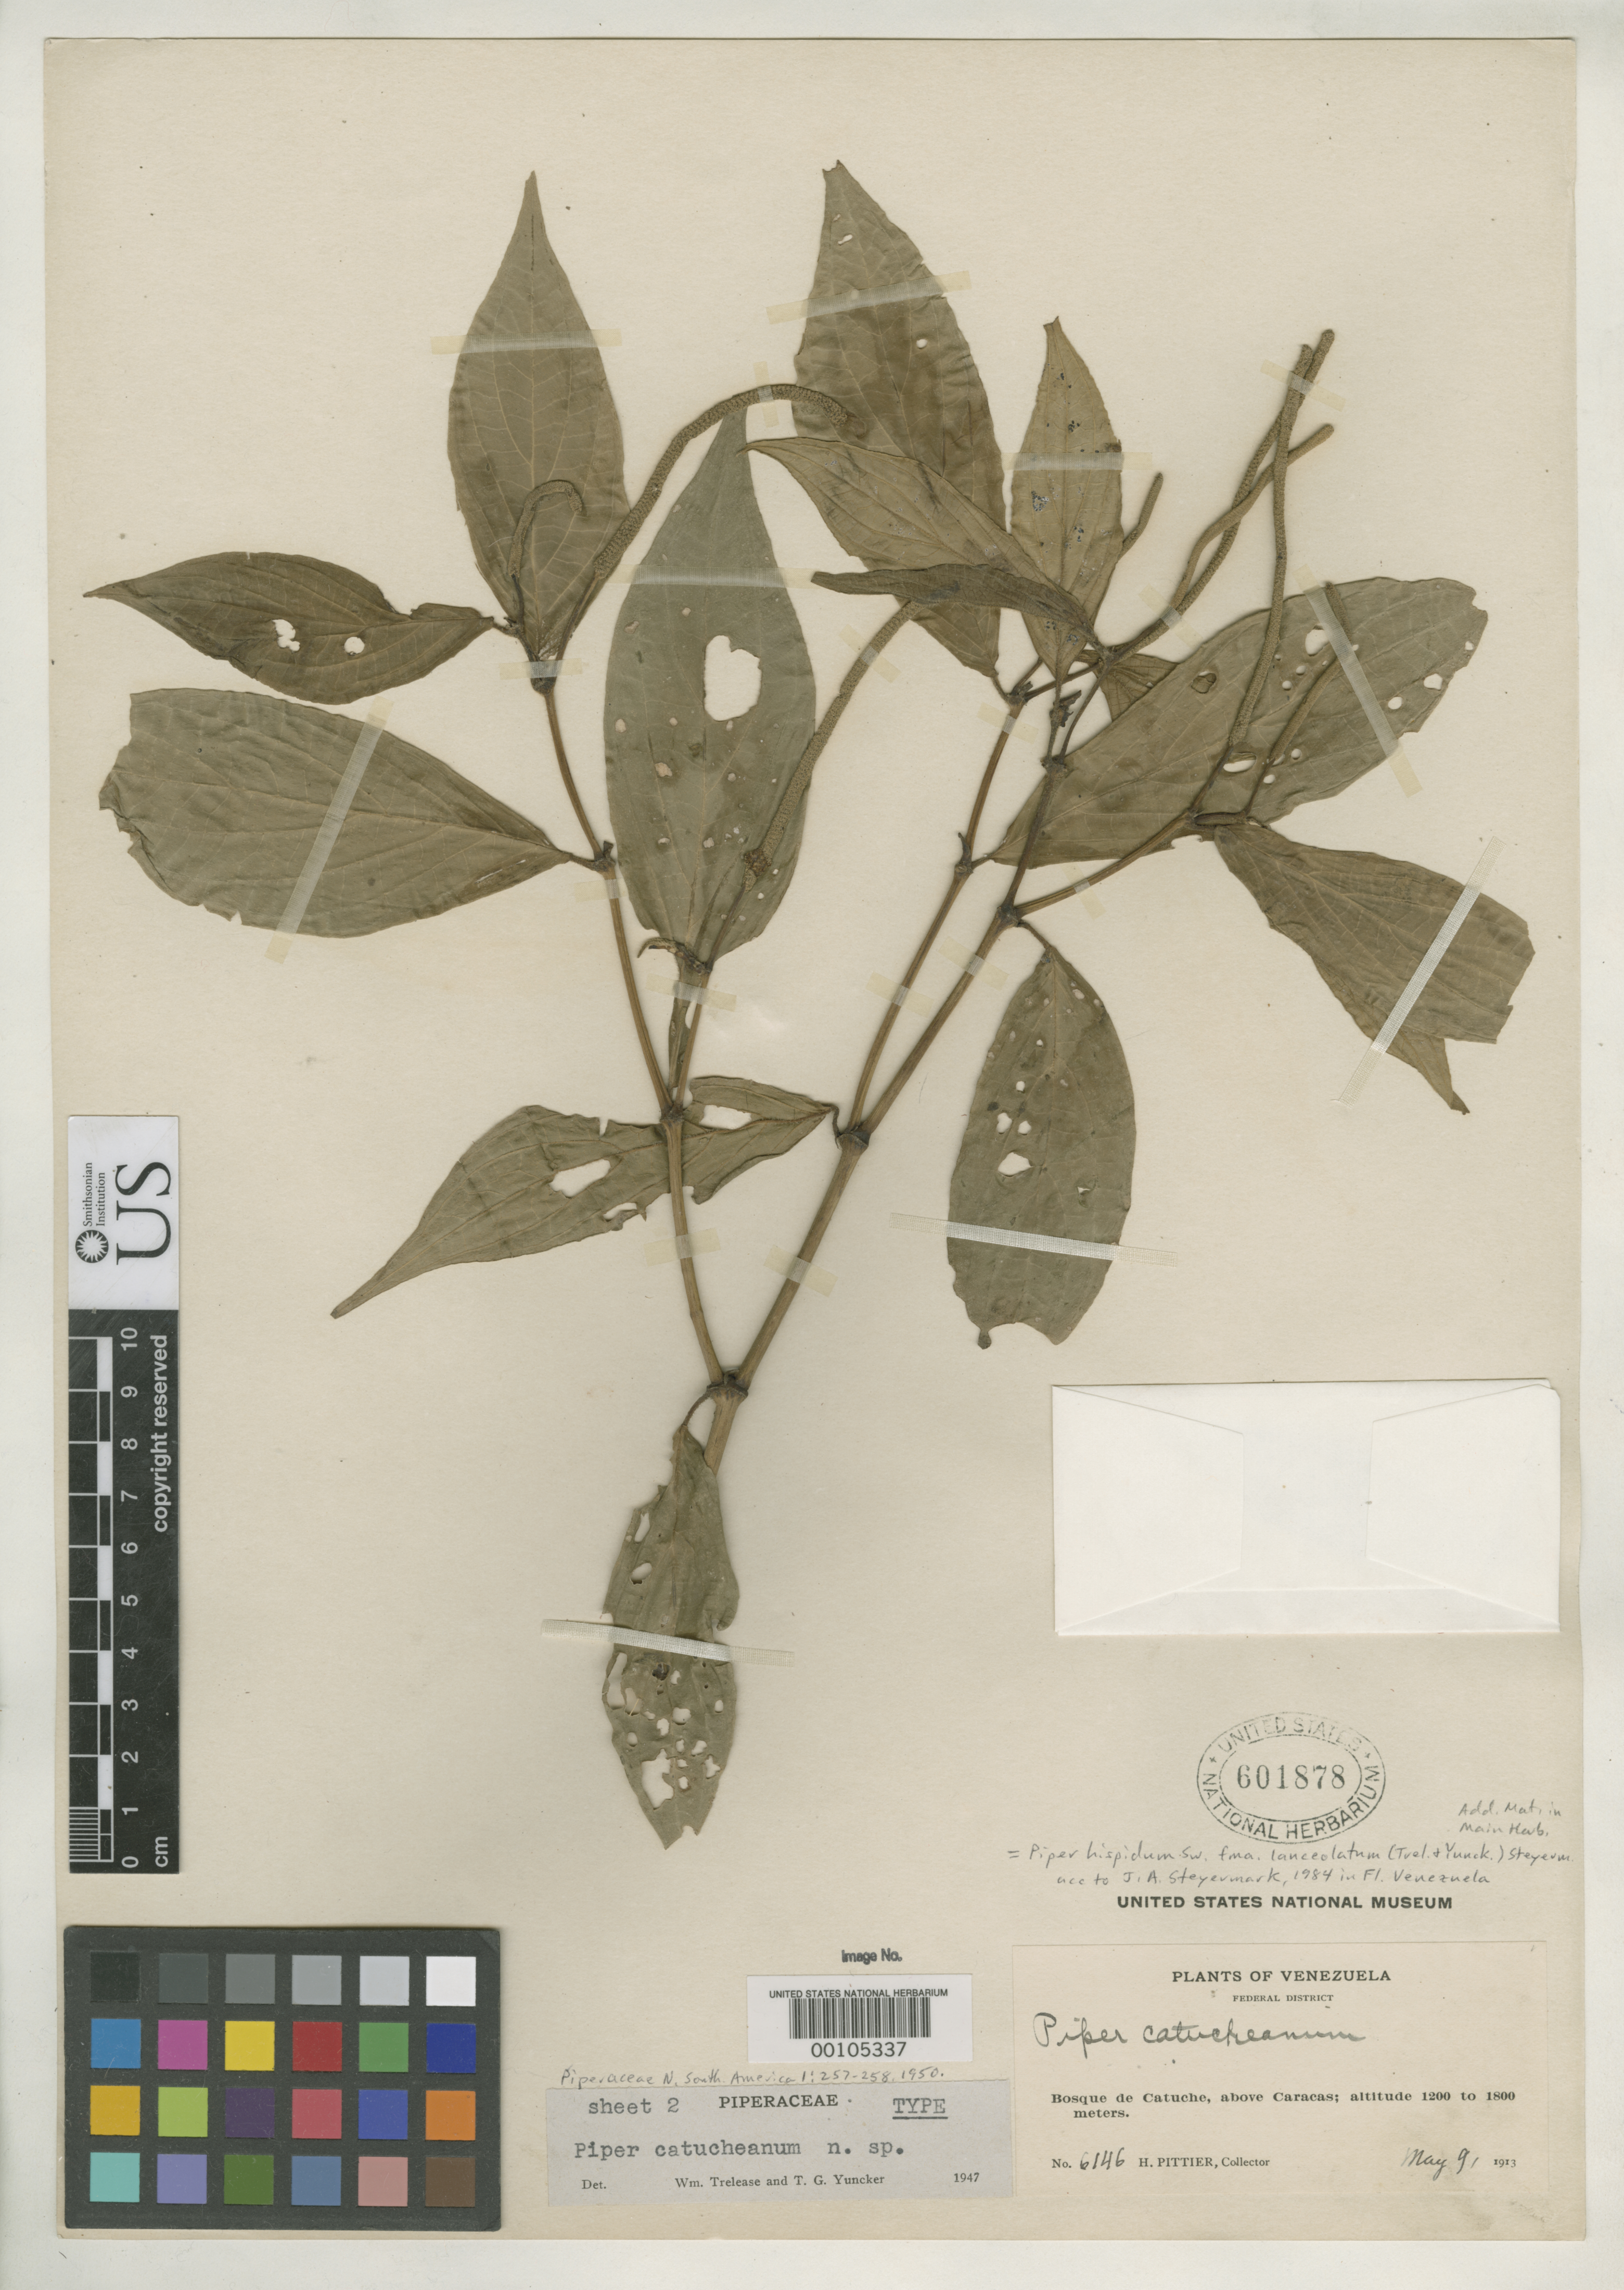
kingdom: Plantae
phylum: Tracheophyta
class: Magnoliopsida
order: Piperales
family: Piperaceae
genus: Piper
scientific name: Piper catucheanum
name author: Trel. & Yunck.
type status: Isotype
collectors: H. F. Pittier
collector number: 6146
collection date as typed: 09 May 1913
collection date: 1913-05-09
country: Venezuela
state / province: Distrito Federal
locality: Bosque de Catuche, above Caracas.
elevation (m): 1200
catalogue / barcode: US 601878